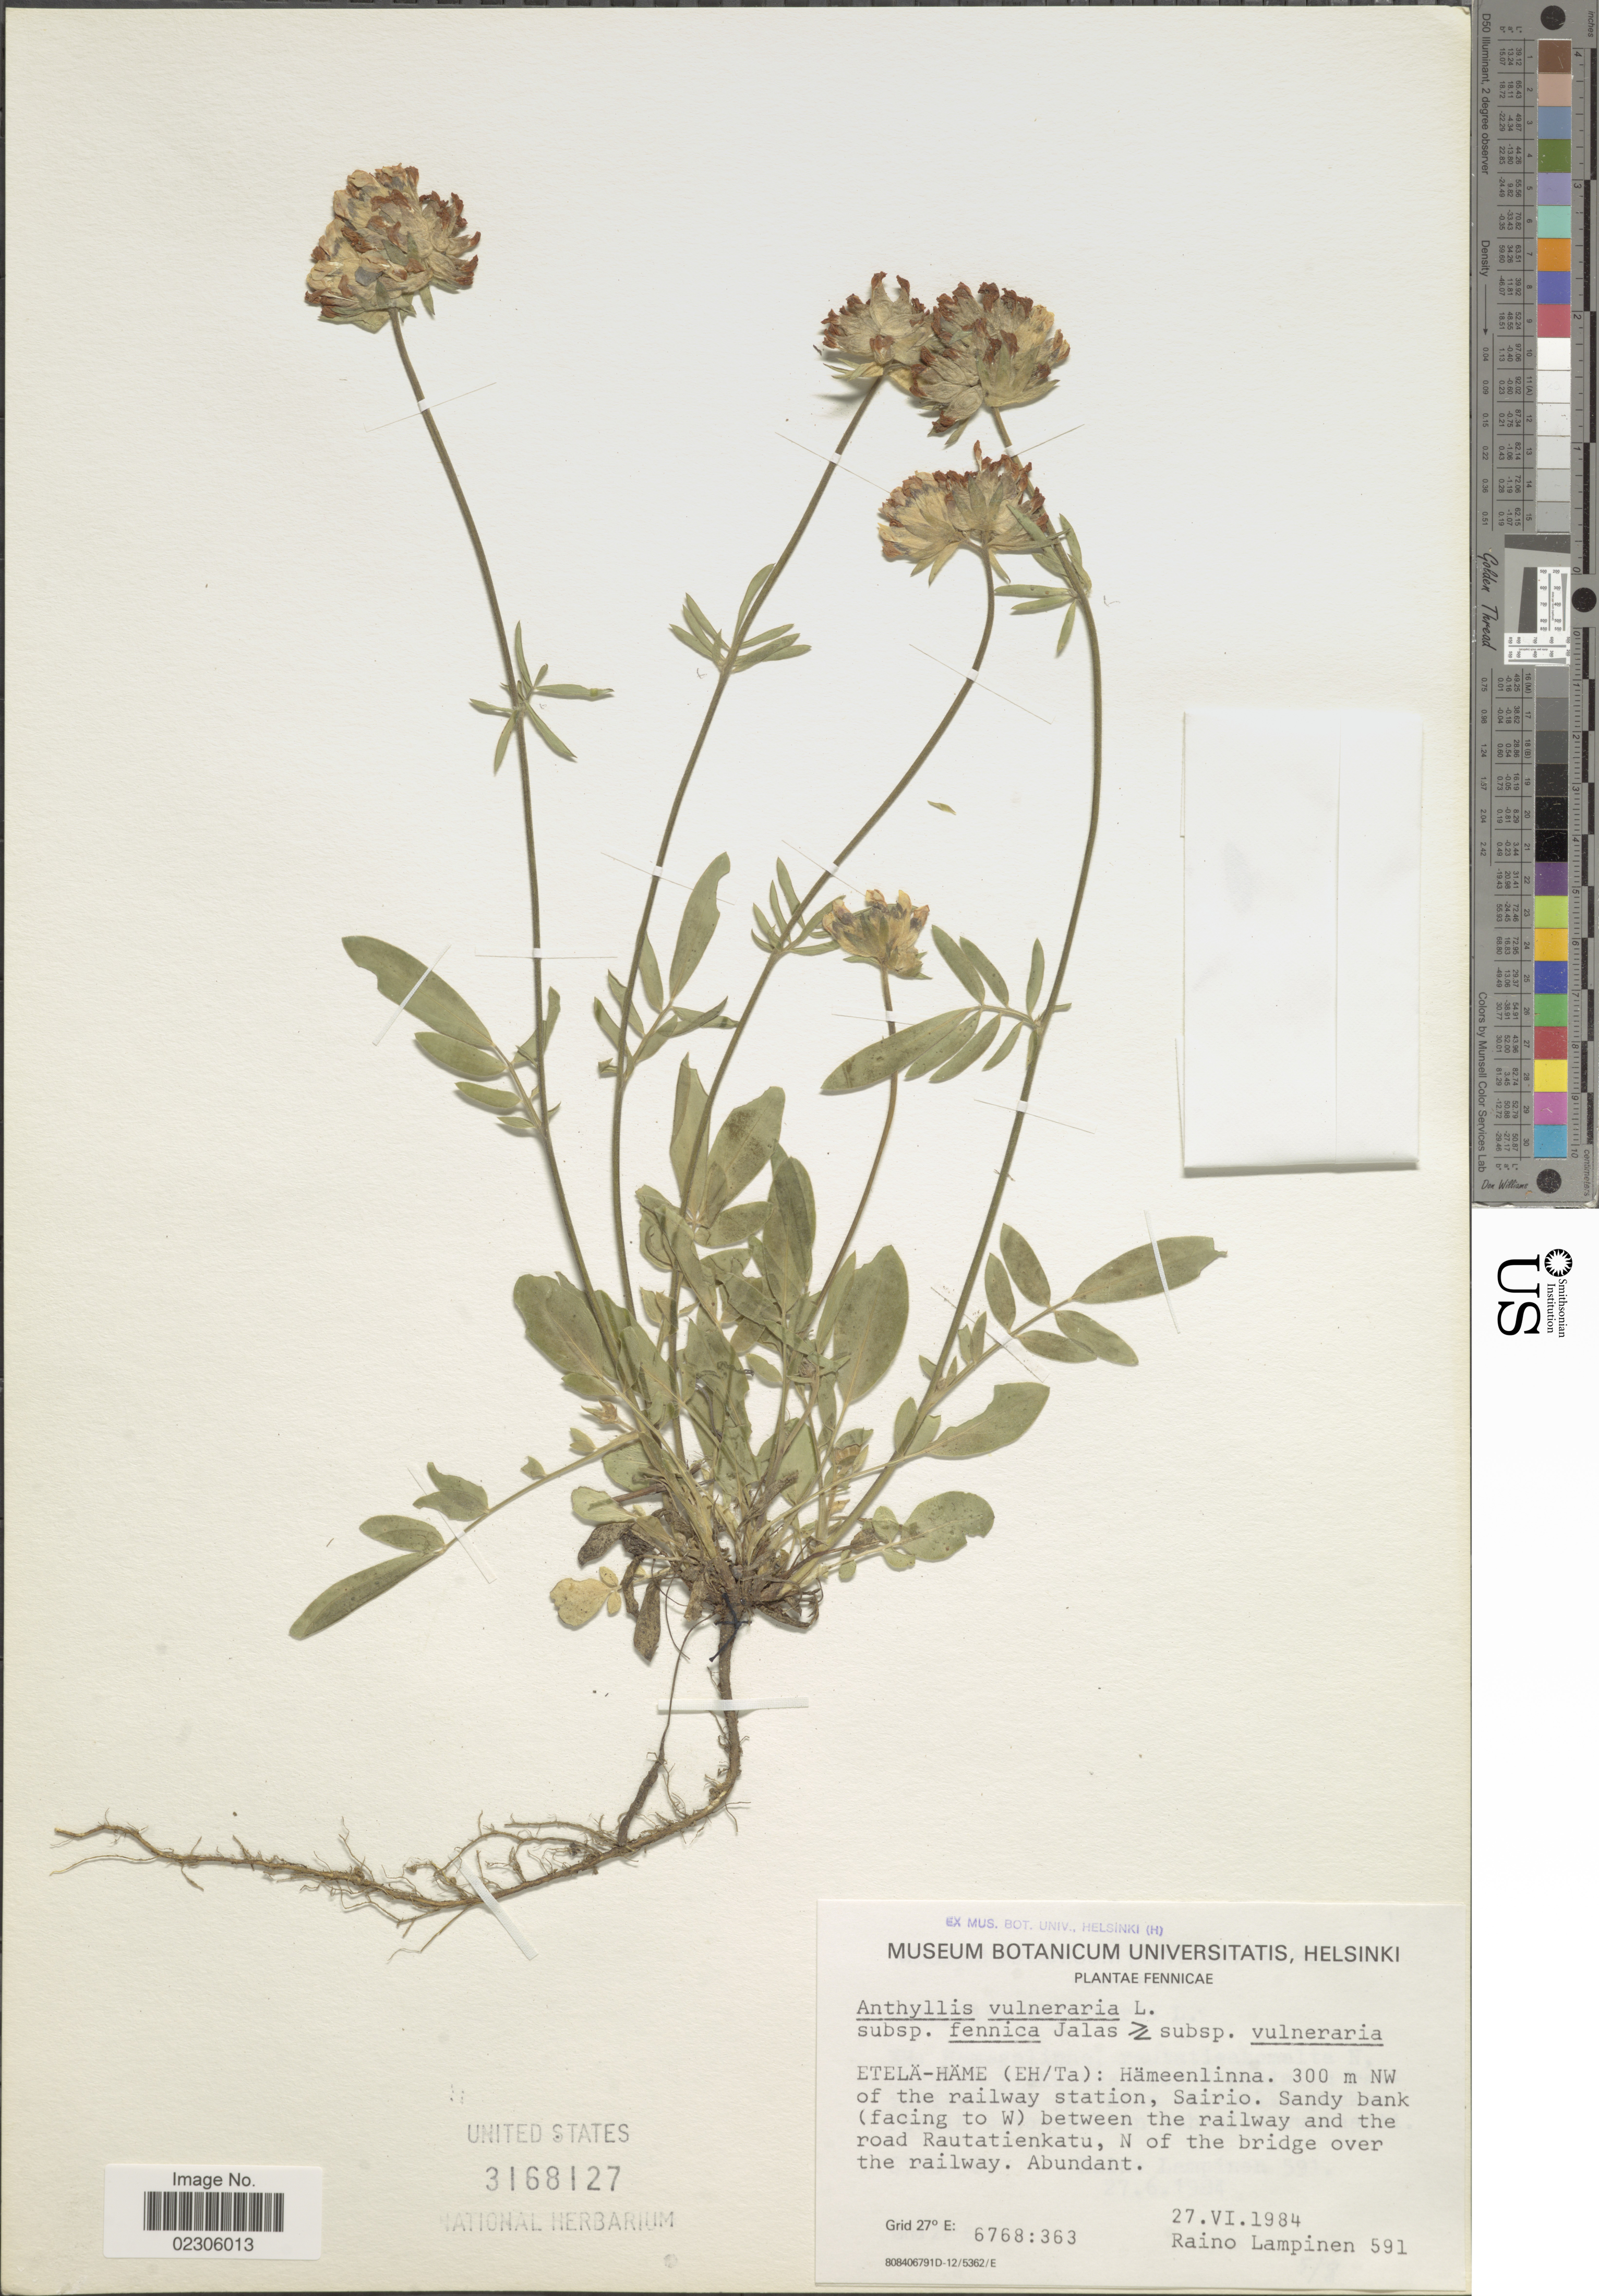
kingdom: Plantae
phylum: Tracheophyta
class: Magnoliopsida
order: Fabales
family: Fabaceae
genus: Anthyllis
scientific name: Anthyllis vulneraria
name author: L.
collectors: R. Lampinen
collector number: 591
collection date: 1984-06-27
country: Finland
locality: Fennicae, Etela-Hame (Eh/Ta), Hameenlinna, NW of the railway station, Sairio sandy bank (facing toW) between the railway and the road Rautatienkatu, N of the bridge over the railway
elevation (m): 300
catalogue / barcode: US 3168127